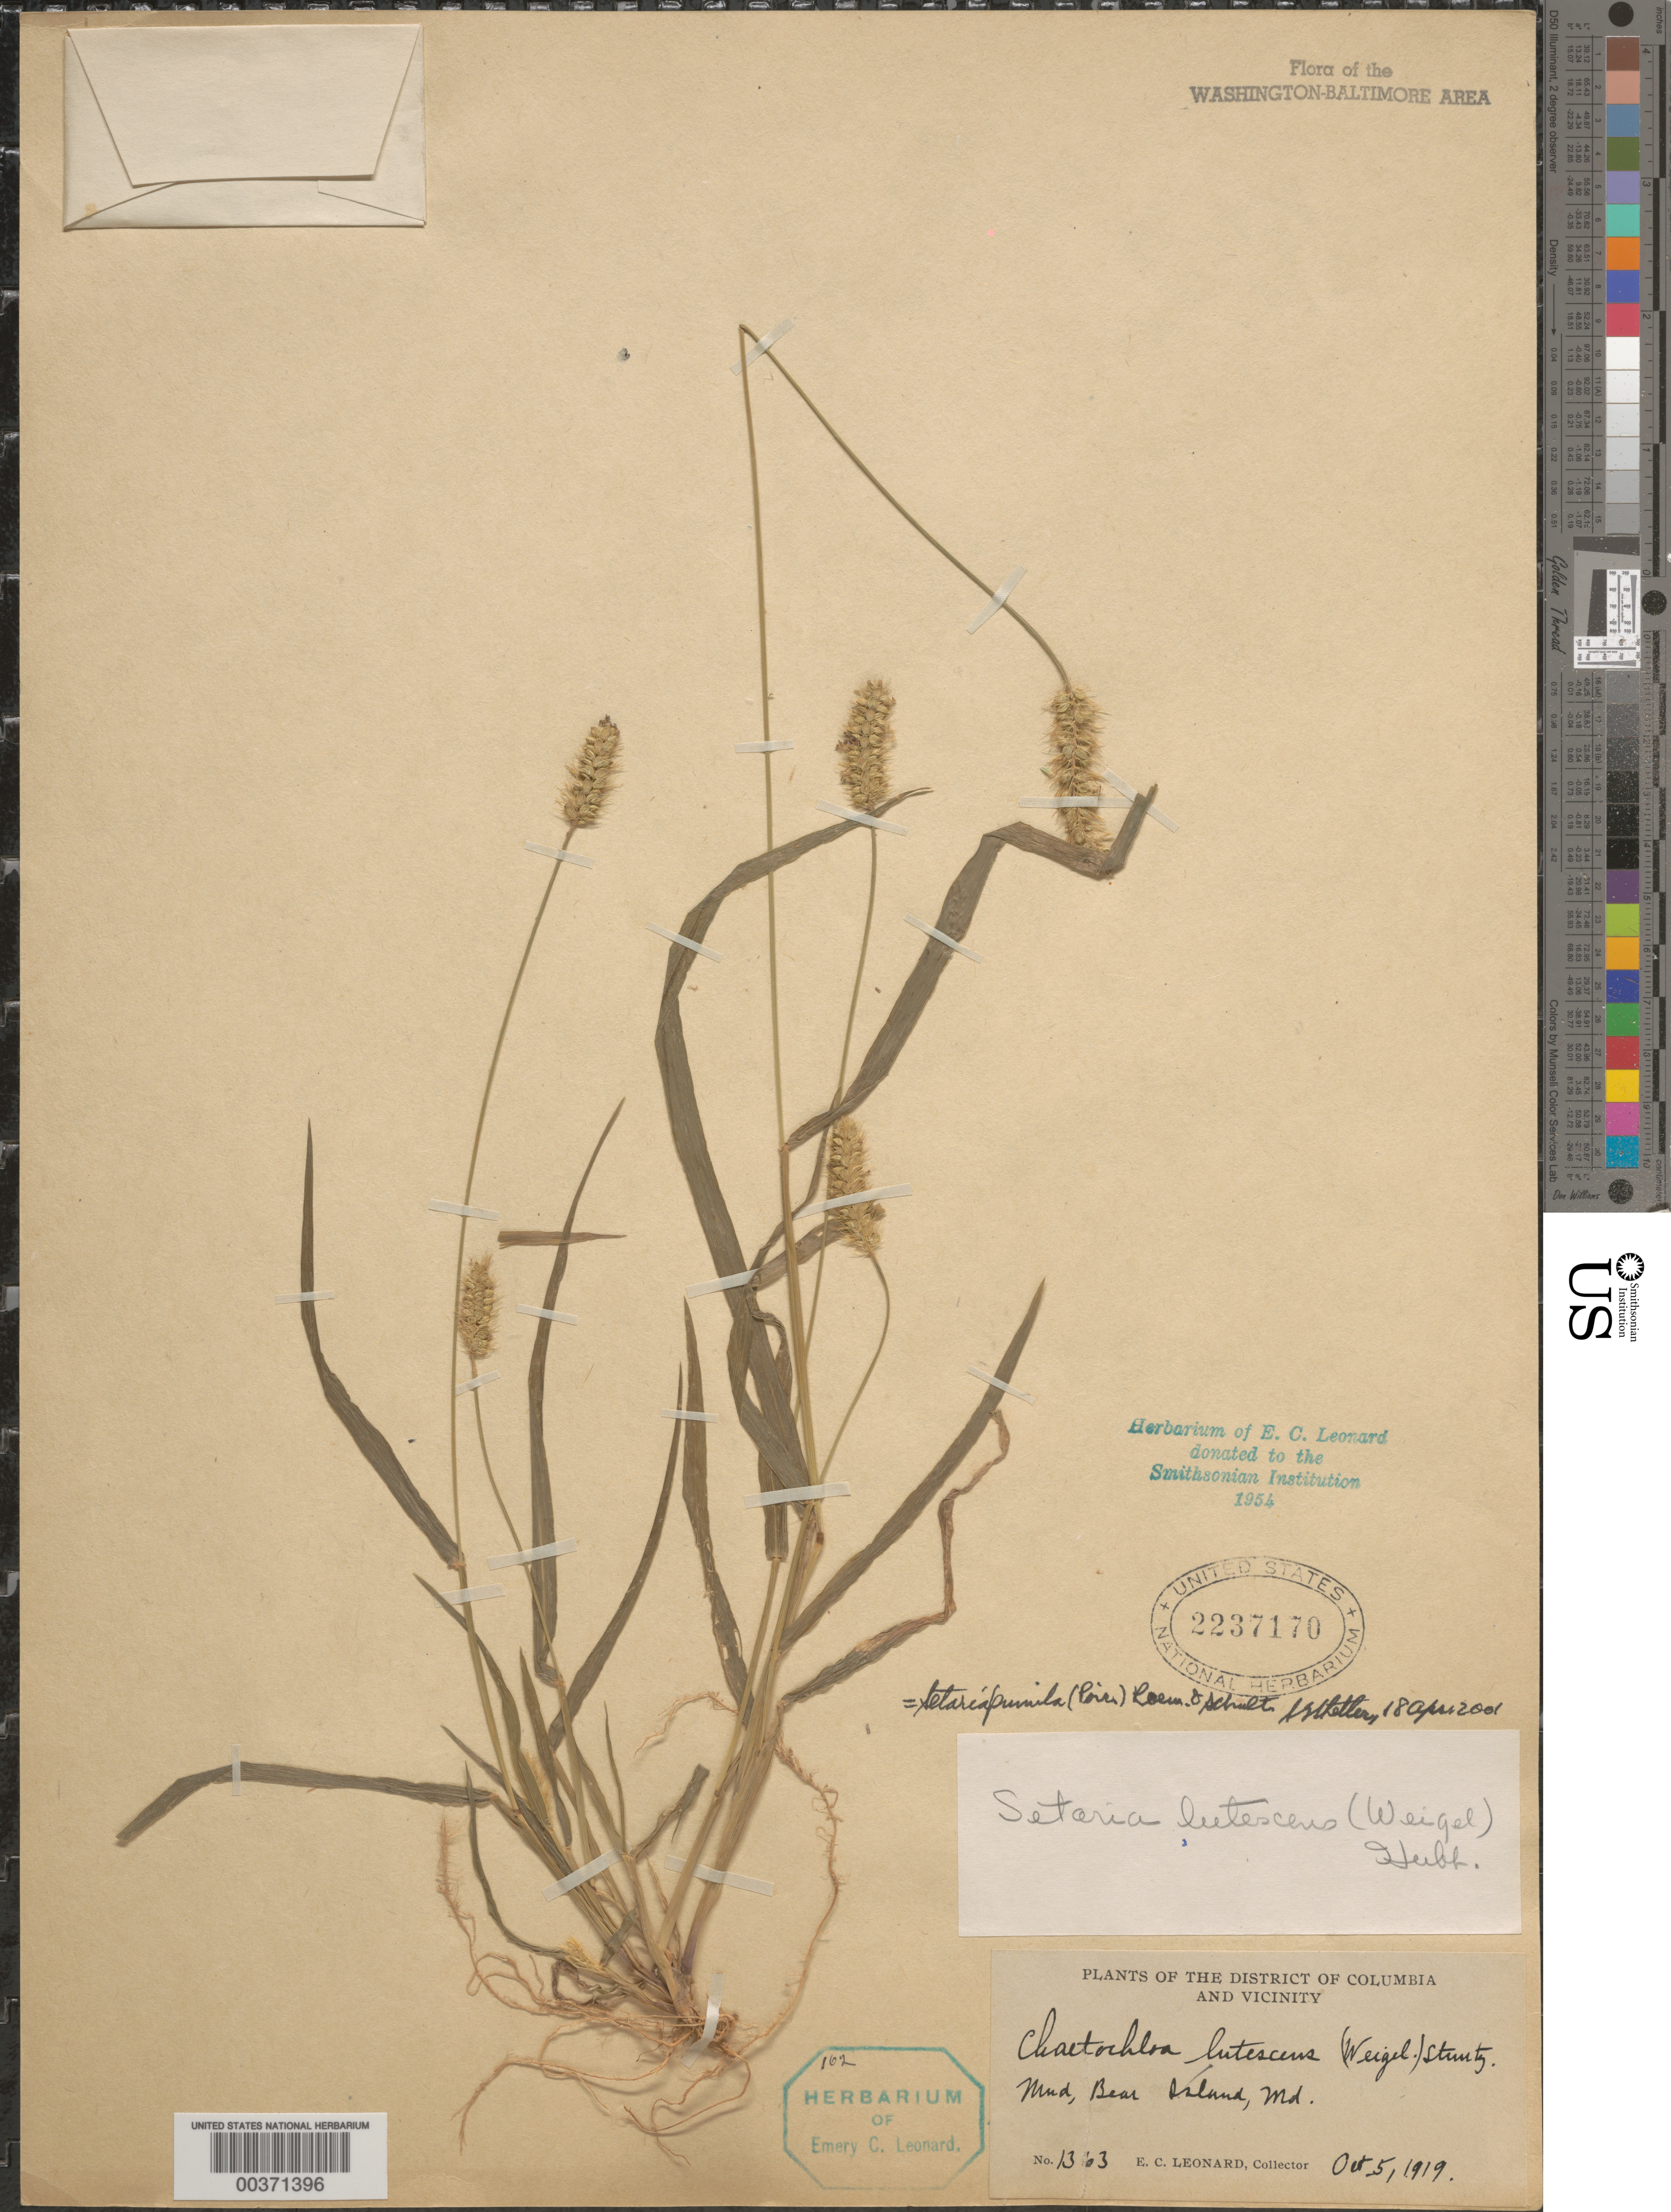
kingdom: Plantae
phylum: Tracheophyta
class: Liliopsida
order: Poales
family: Poaceae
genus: Setaria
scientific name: Setaria pumila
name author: (Poir.) Roem. & Schult.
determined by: Shetler, Stanwyn G., (US), NMNH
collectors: E. C. Leonard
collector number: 1363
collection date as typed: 05 Oct 1919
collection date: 1919-10-05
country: United States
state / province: Maryland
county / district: Montgomery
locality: Bear Island C. & O. Canal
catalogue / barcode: US 2237170